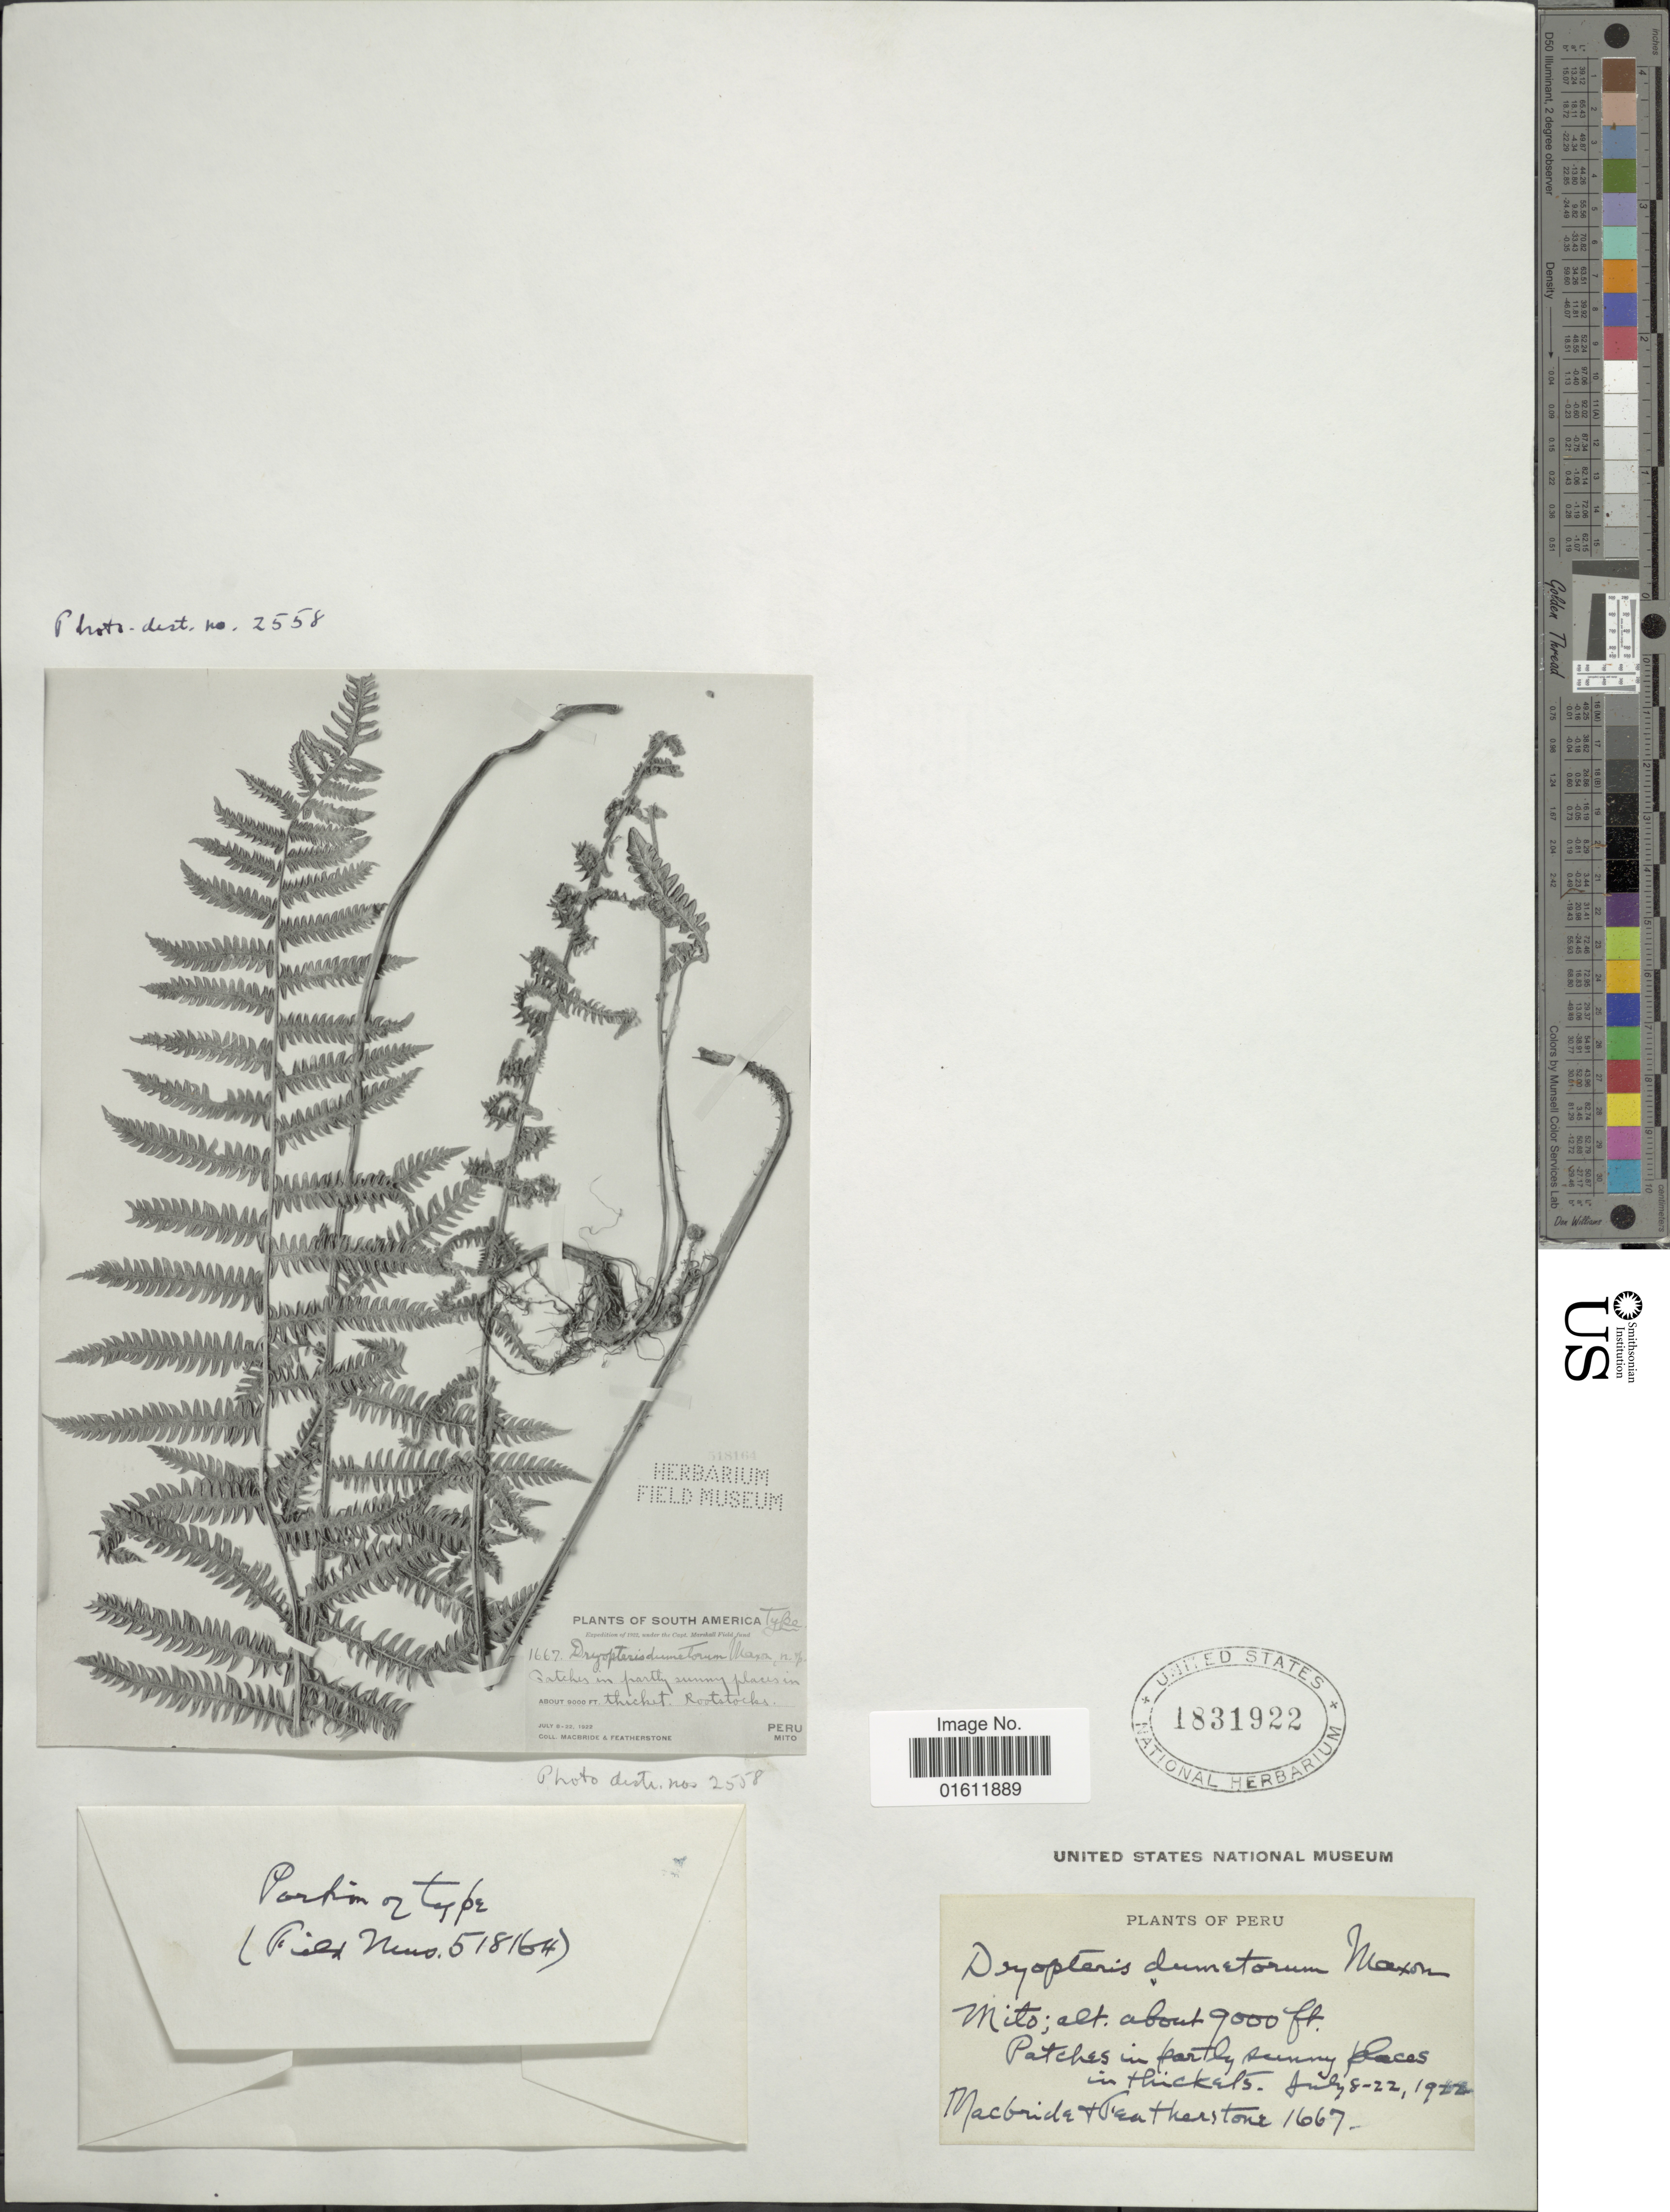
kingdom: Plantae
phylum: Tracheophyta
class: Polypodiopsida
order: Polypodiales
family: Thelypteridaceae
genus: Amauropelta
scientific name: Amauropelta pilosohispida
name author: (Hook.) A.R. Sm.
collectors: Macbride, -- & -. Featherstone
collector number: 1667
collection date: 1922-07-08/1922-07-22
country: Peru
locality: Mito.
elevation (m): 2743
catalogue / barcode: US 1831922